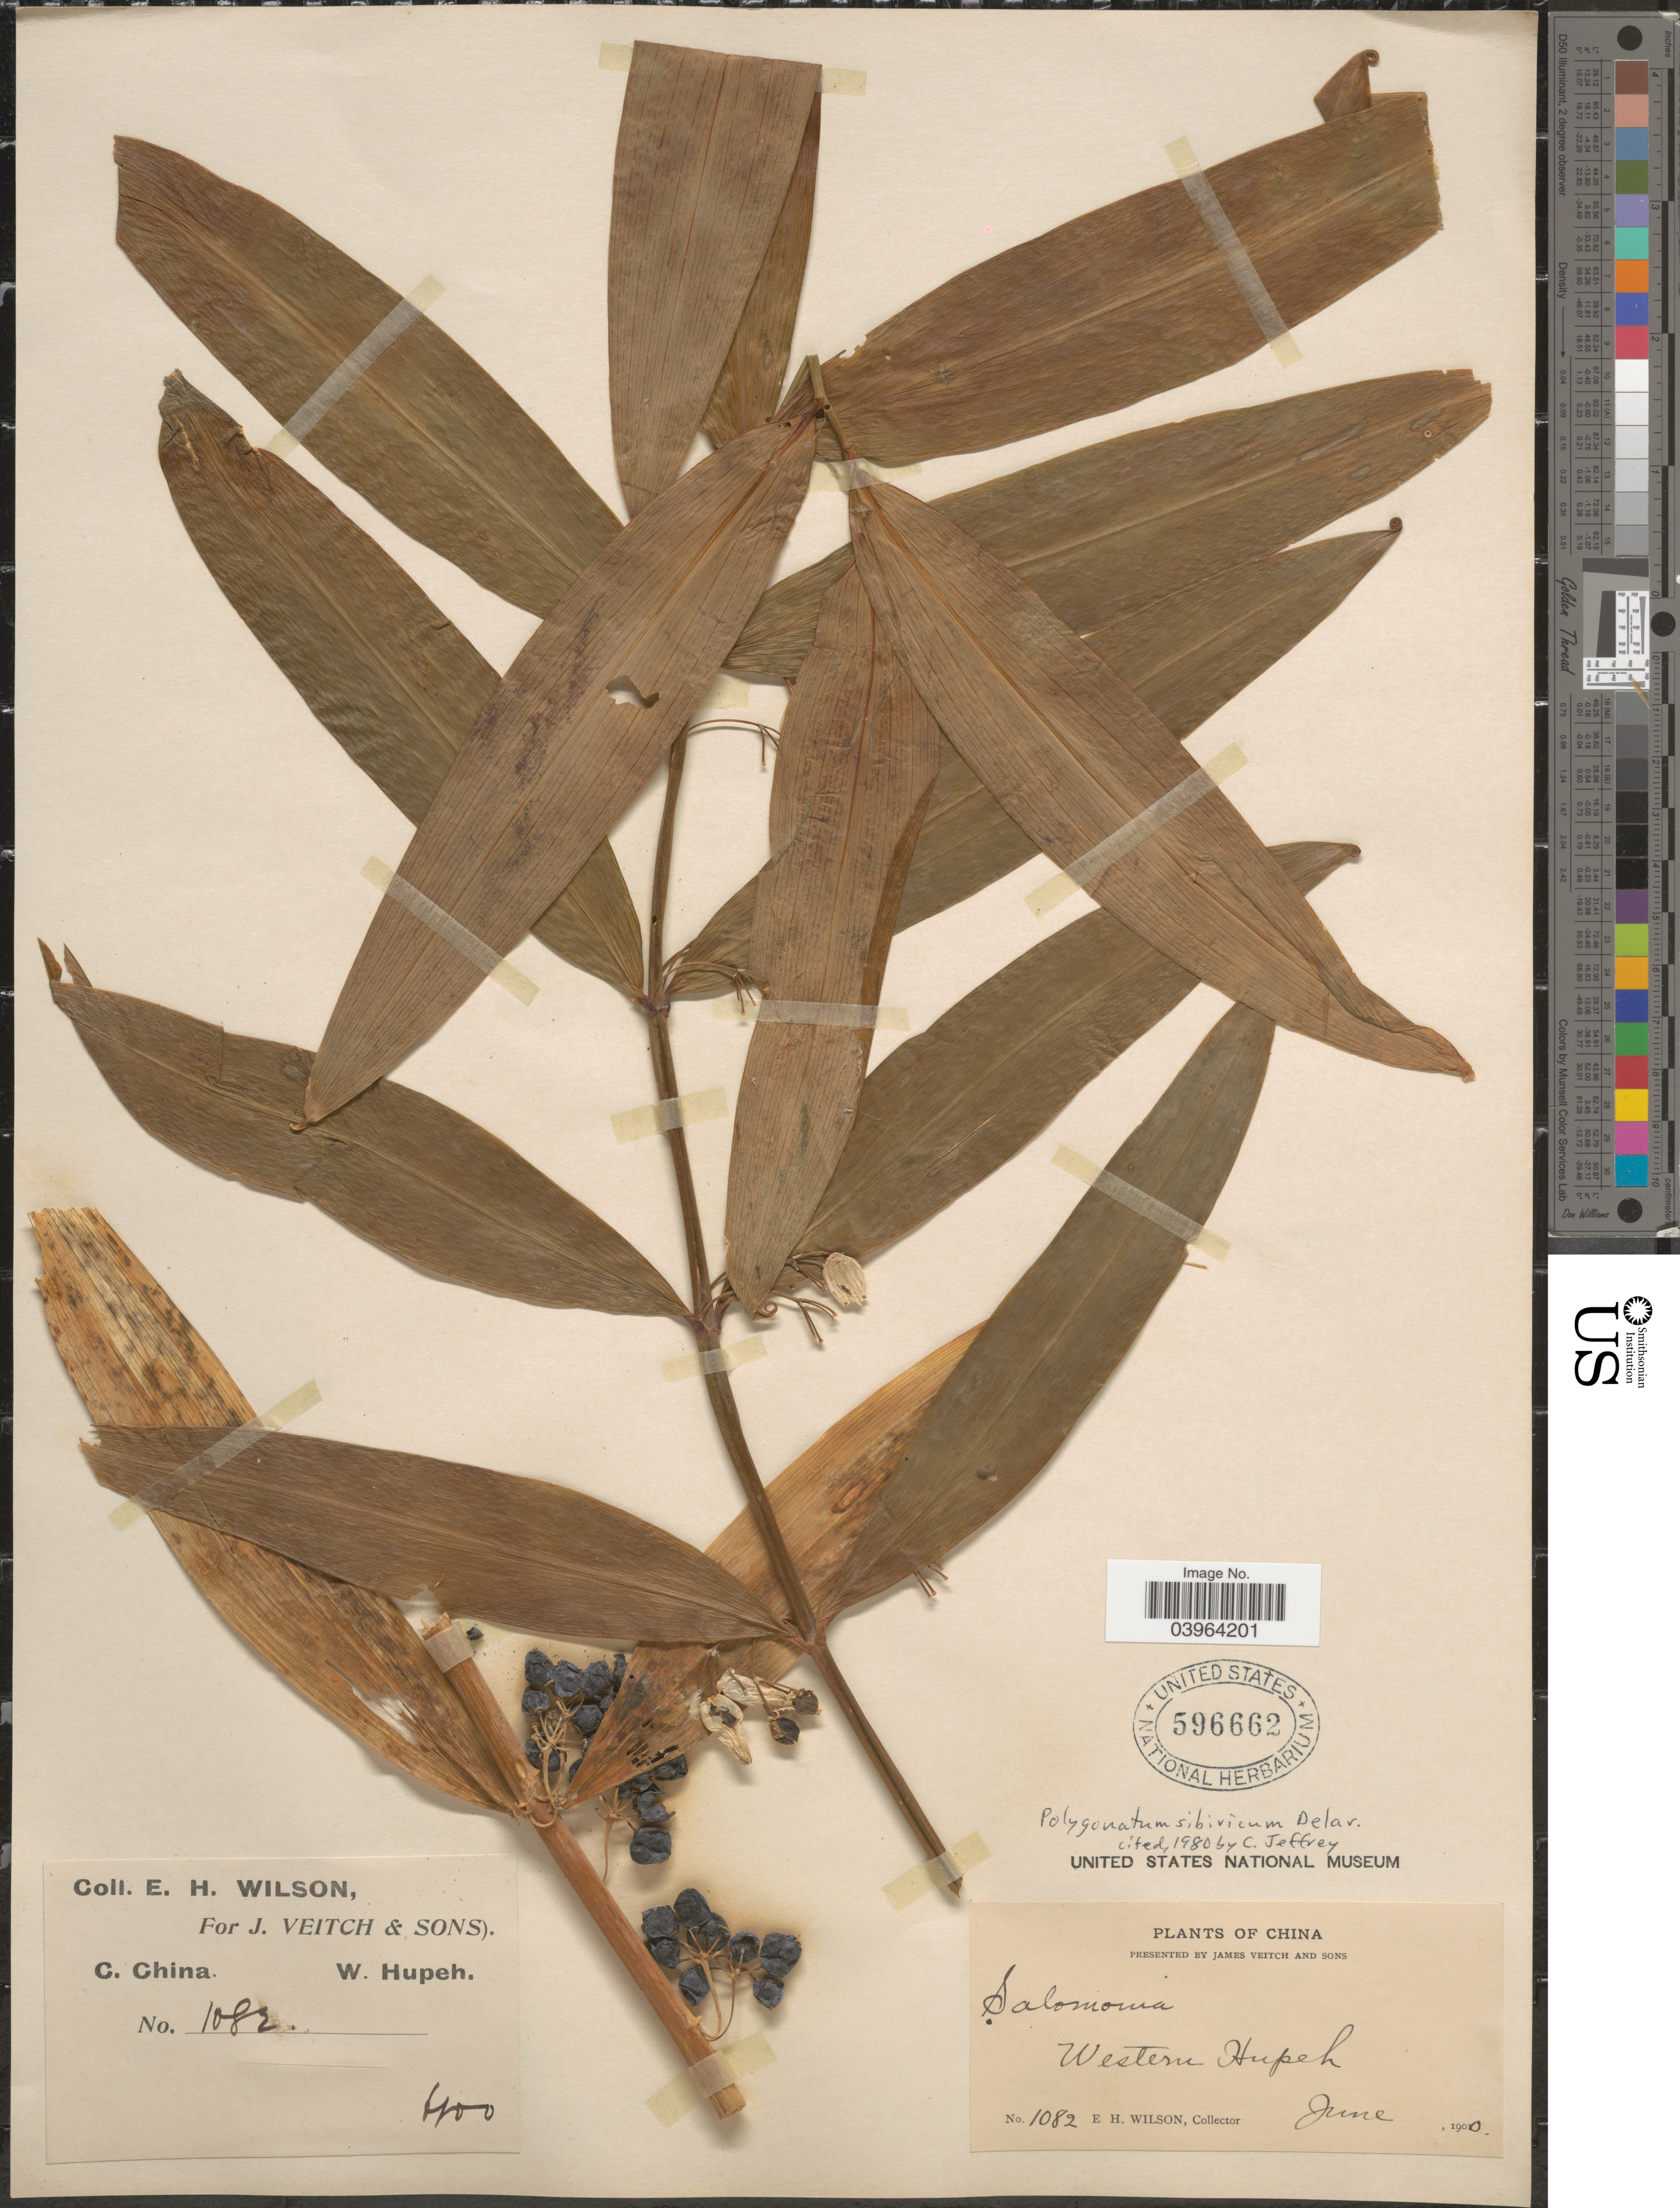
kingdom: Plantae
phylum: Tracheophyta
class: Liliopsida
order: Asparagales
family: Asparagaceae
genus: Polygonatum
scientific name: Polygonatum sibiricum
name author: F. Delaroche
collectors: E. Wilson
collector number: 1082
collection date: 1900-06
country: China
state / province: Hubei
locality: C. China. Western Hupeh.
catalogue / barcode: US 596662